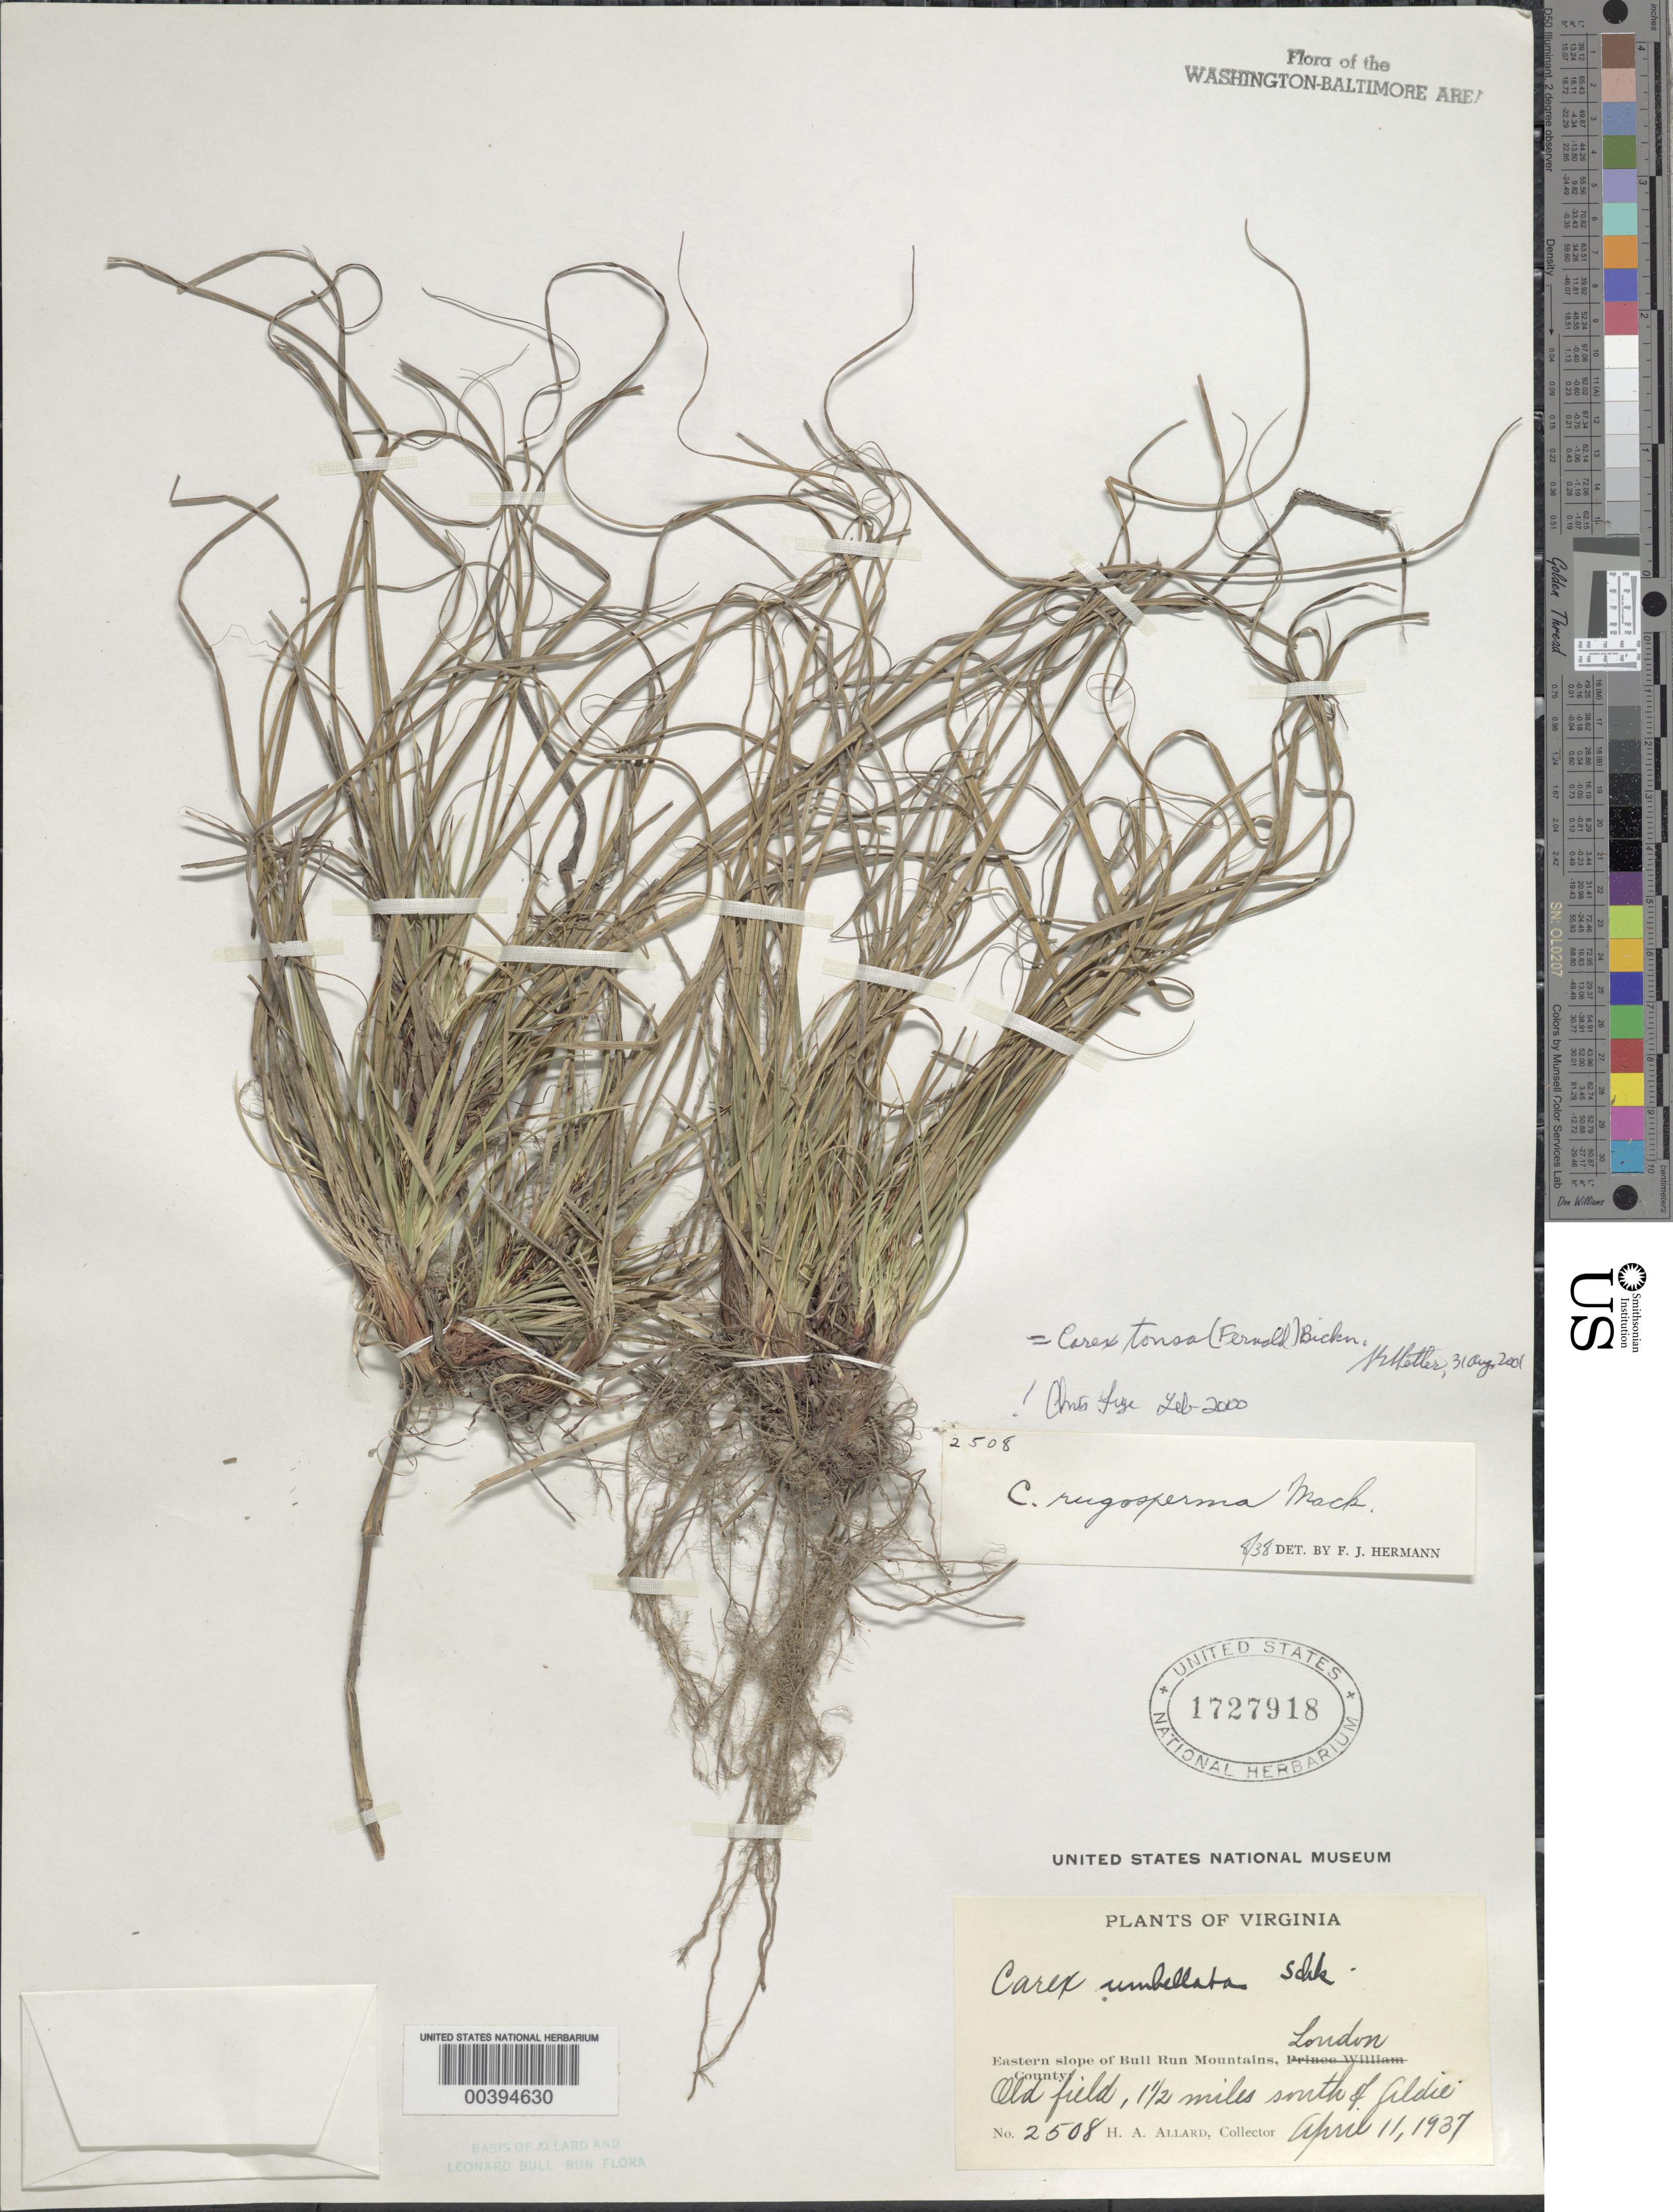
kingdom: Plantae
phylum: Tracheophyta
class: Liliopsida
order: Poales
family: Cyperaceae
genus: Carex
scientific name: Carex tonsa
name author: (Fernald) E.P. Bicknell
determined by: Shetler, Stanwyn G., (US), NMNH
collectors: H. A. Allard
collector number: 2508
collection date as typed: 11 Apr 1937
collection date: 1937-04-11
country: United States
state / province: Virginia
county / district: Loudoun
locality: South of Aldie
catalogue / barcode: US 1727918